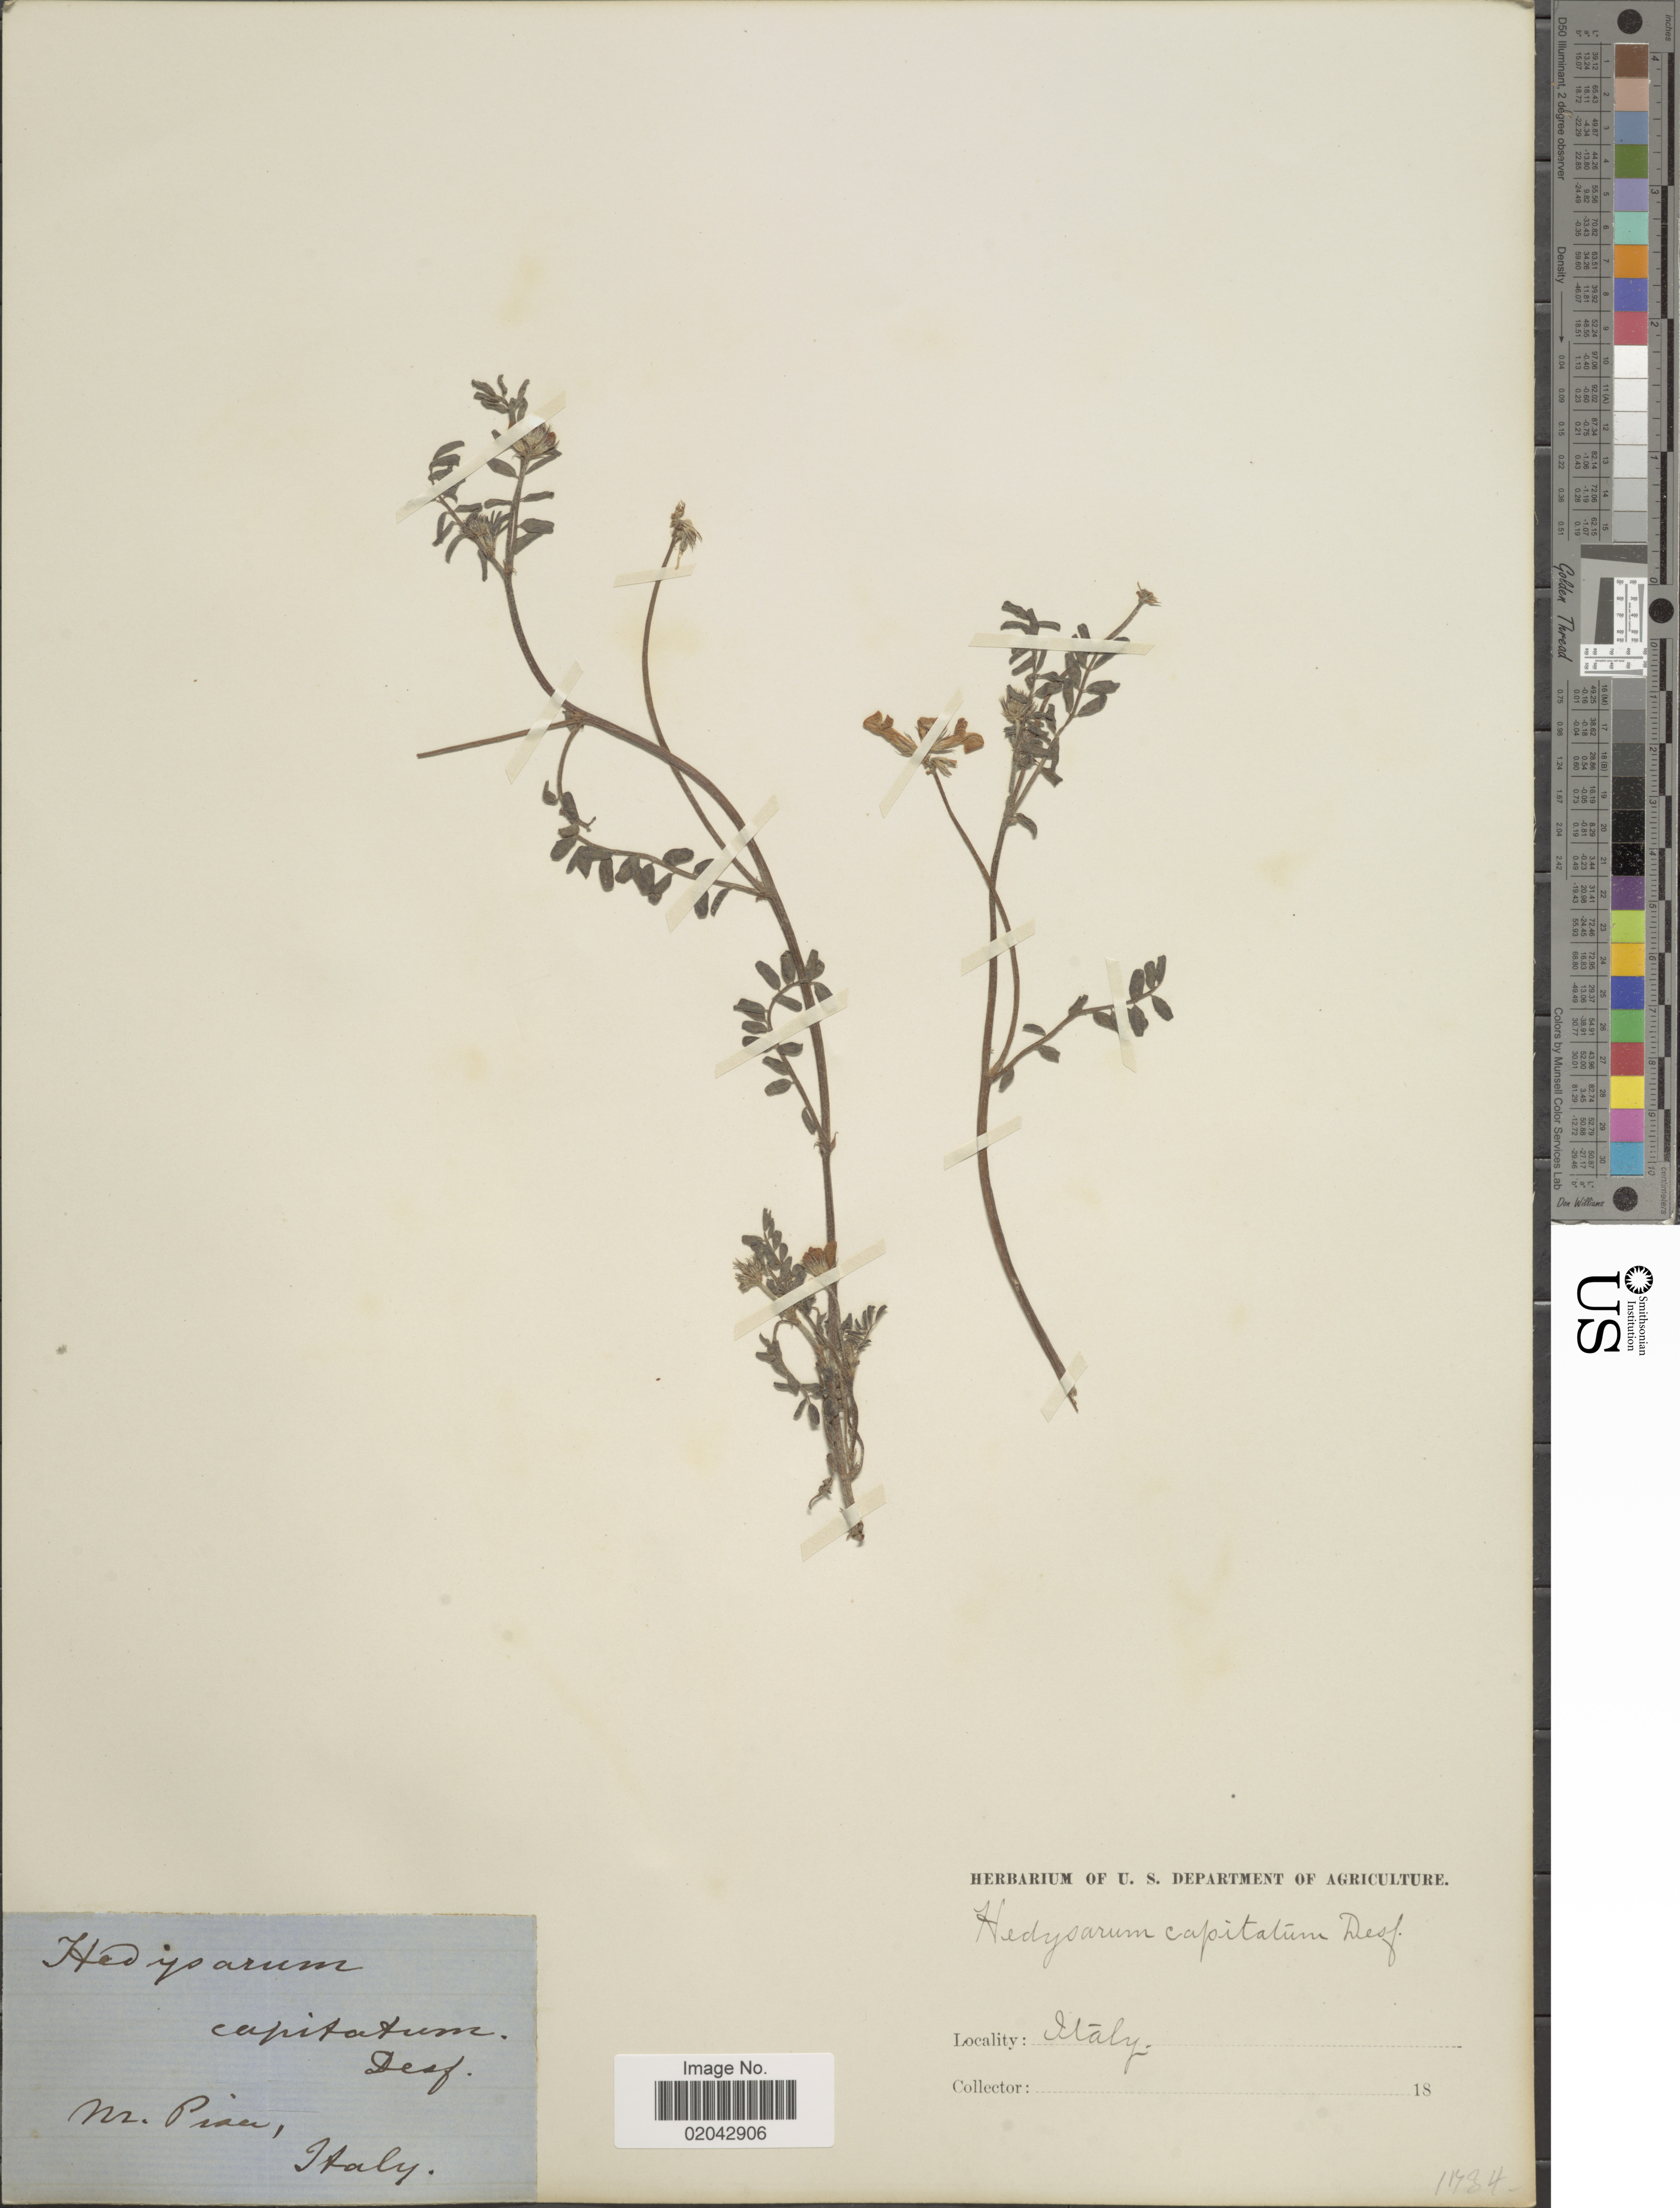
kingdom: Plantae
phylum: Tracheophyta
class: Magnoliopsida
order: Fabales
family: Fabaceae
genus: Hedysarum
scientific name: Hedysarum capitatum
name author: Burm. f.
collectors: ex herb. U. S. Department of Agriculture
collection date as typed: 18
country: Italy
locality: Nr, Piser [interpreted]